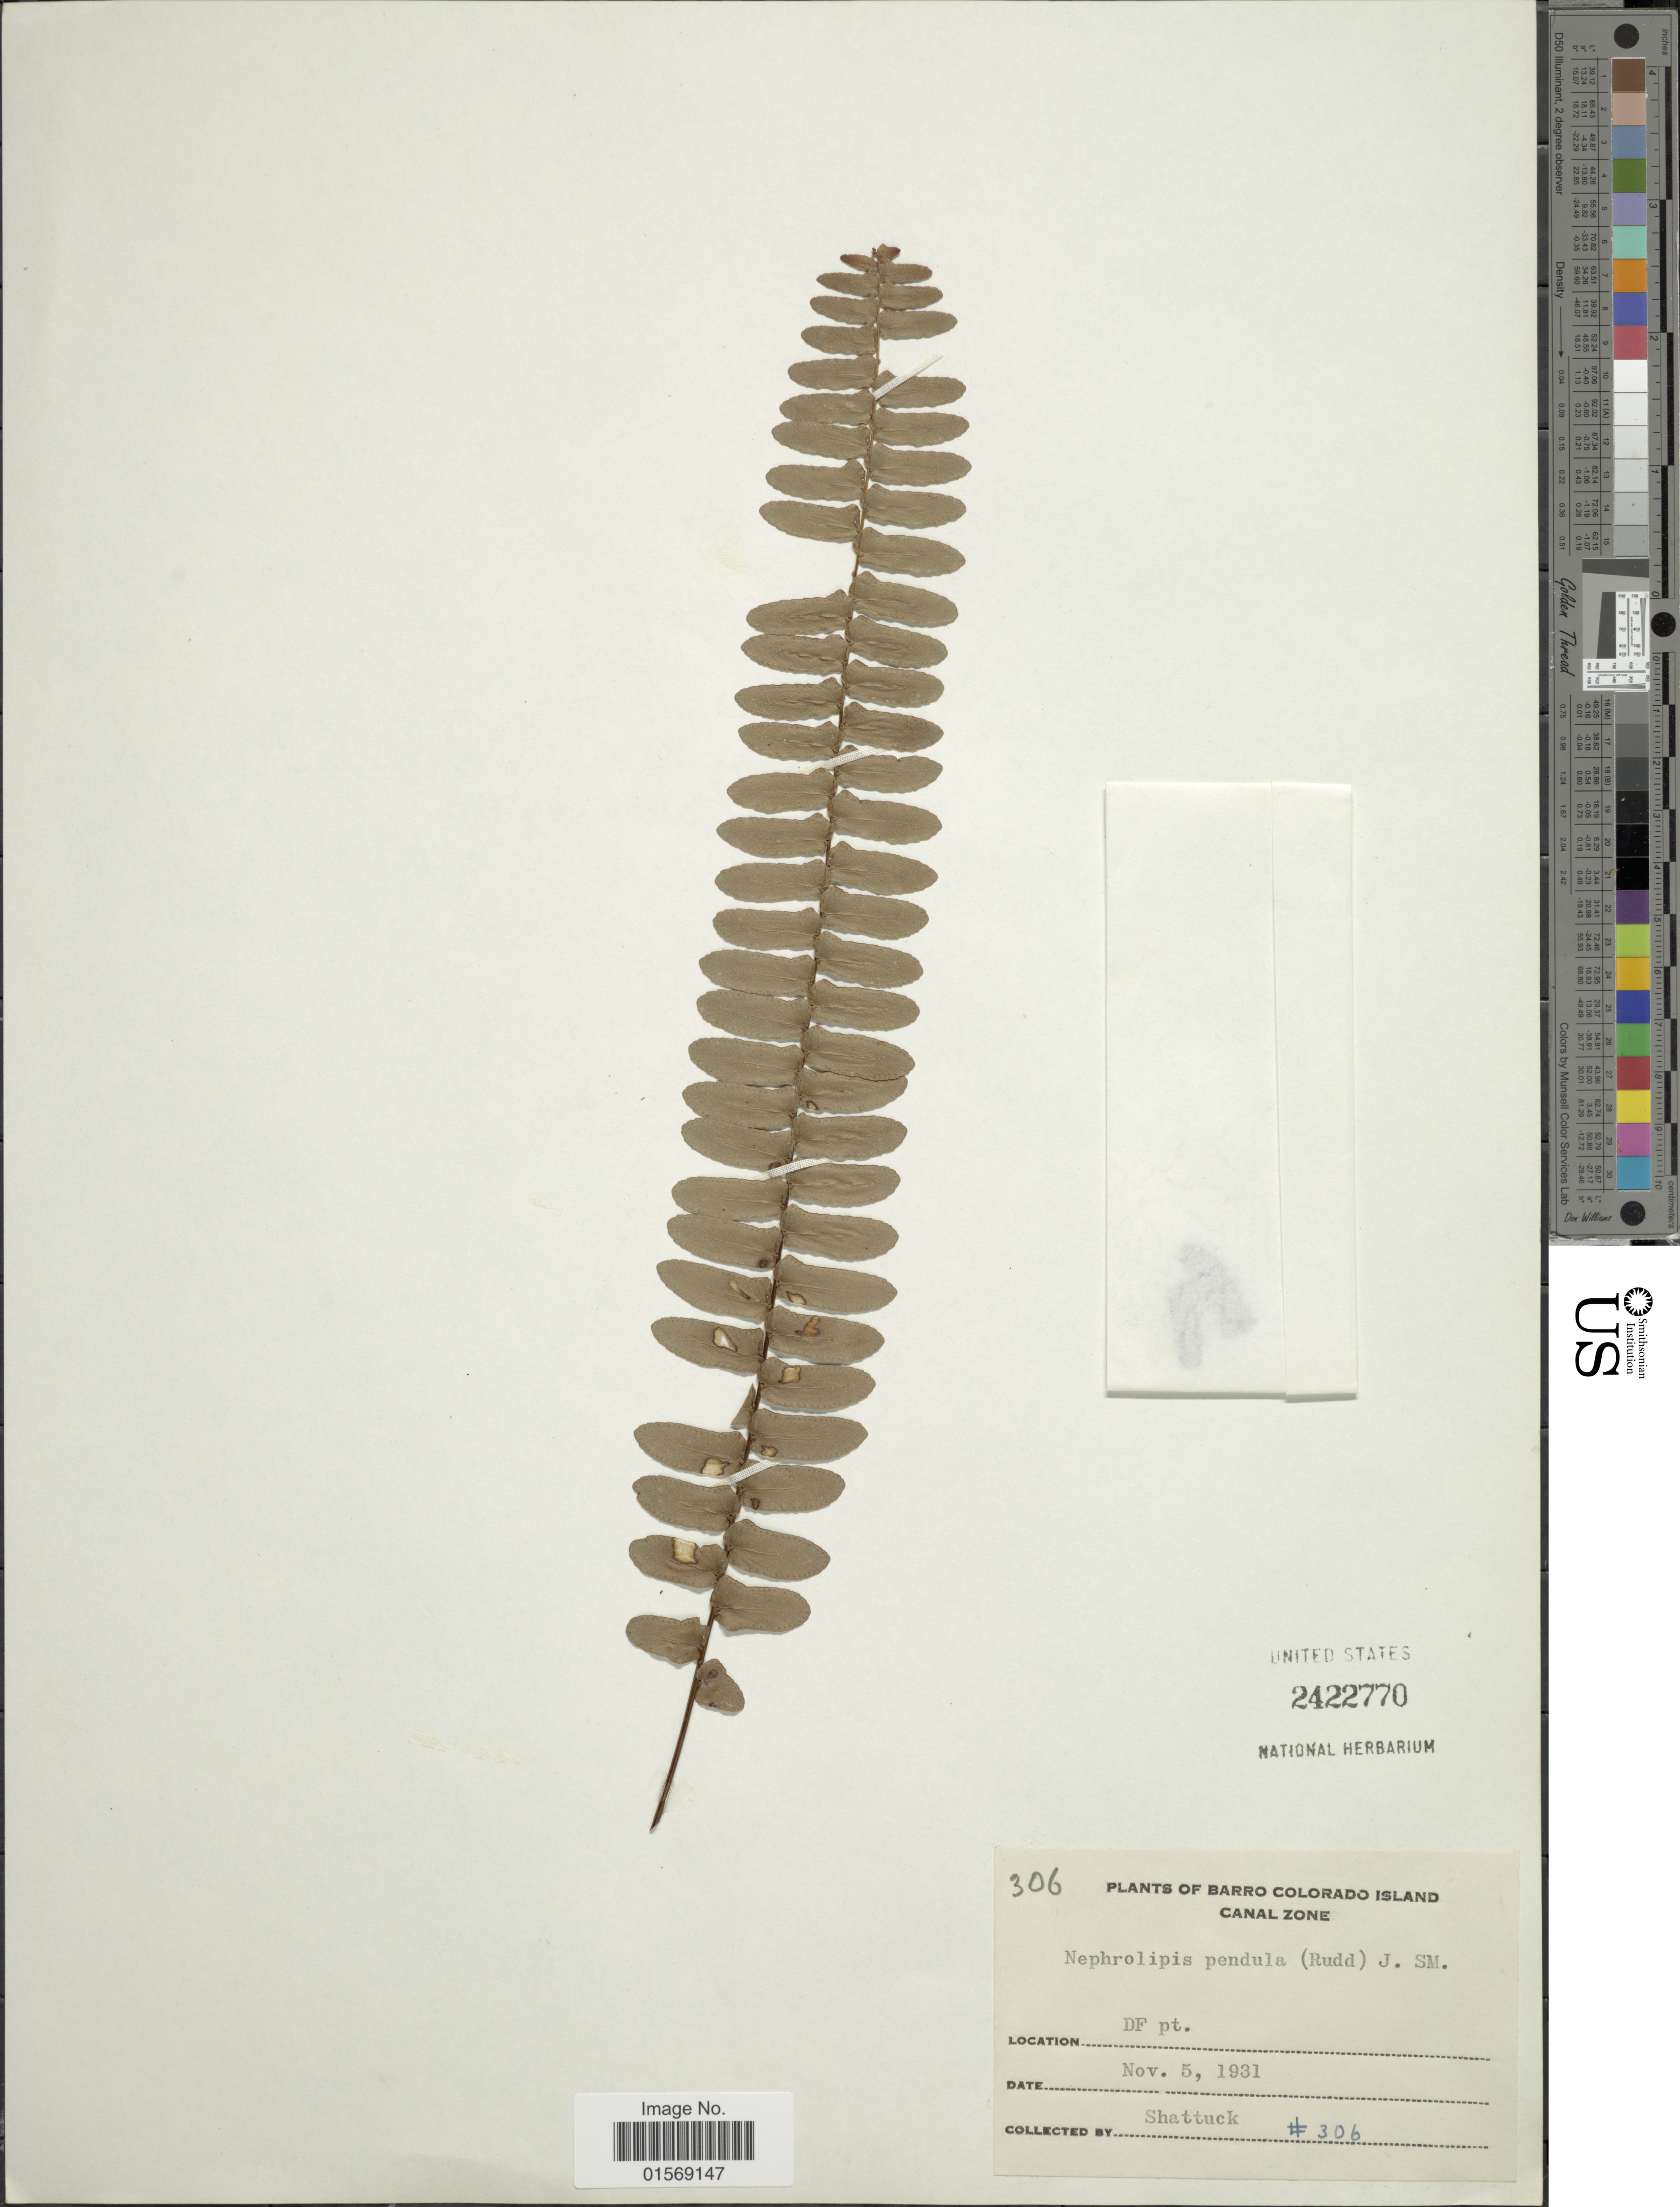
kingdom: Plantae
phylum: Tracheophyta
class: Polypodiopsida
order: Polypodiales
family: Nephrolepidaceae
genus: Nephrolepis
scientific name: Nephrolepis pendula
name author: (Raddi) J. Sm.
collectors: Shattuck, --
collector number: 306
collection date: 1931-11-05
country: Panama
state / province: Panamá Oeste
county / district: Canal Zone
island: Barro Colorado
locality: Panama, Barro Colorado Island, Canal Zone, DF pt.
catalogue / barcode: US 2422770